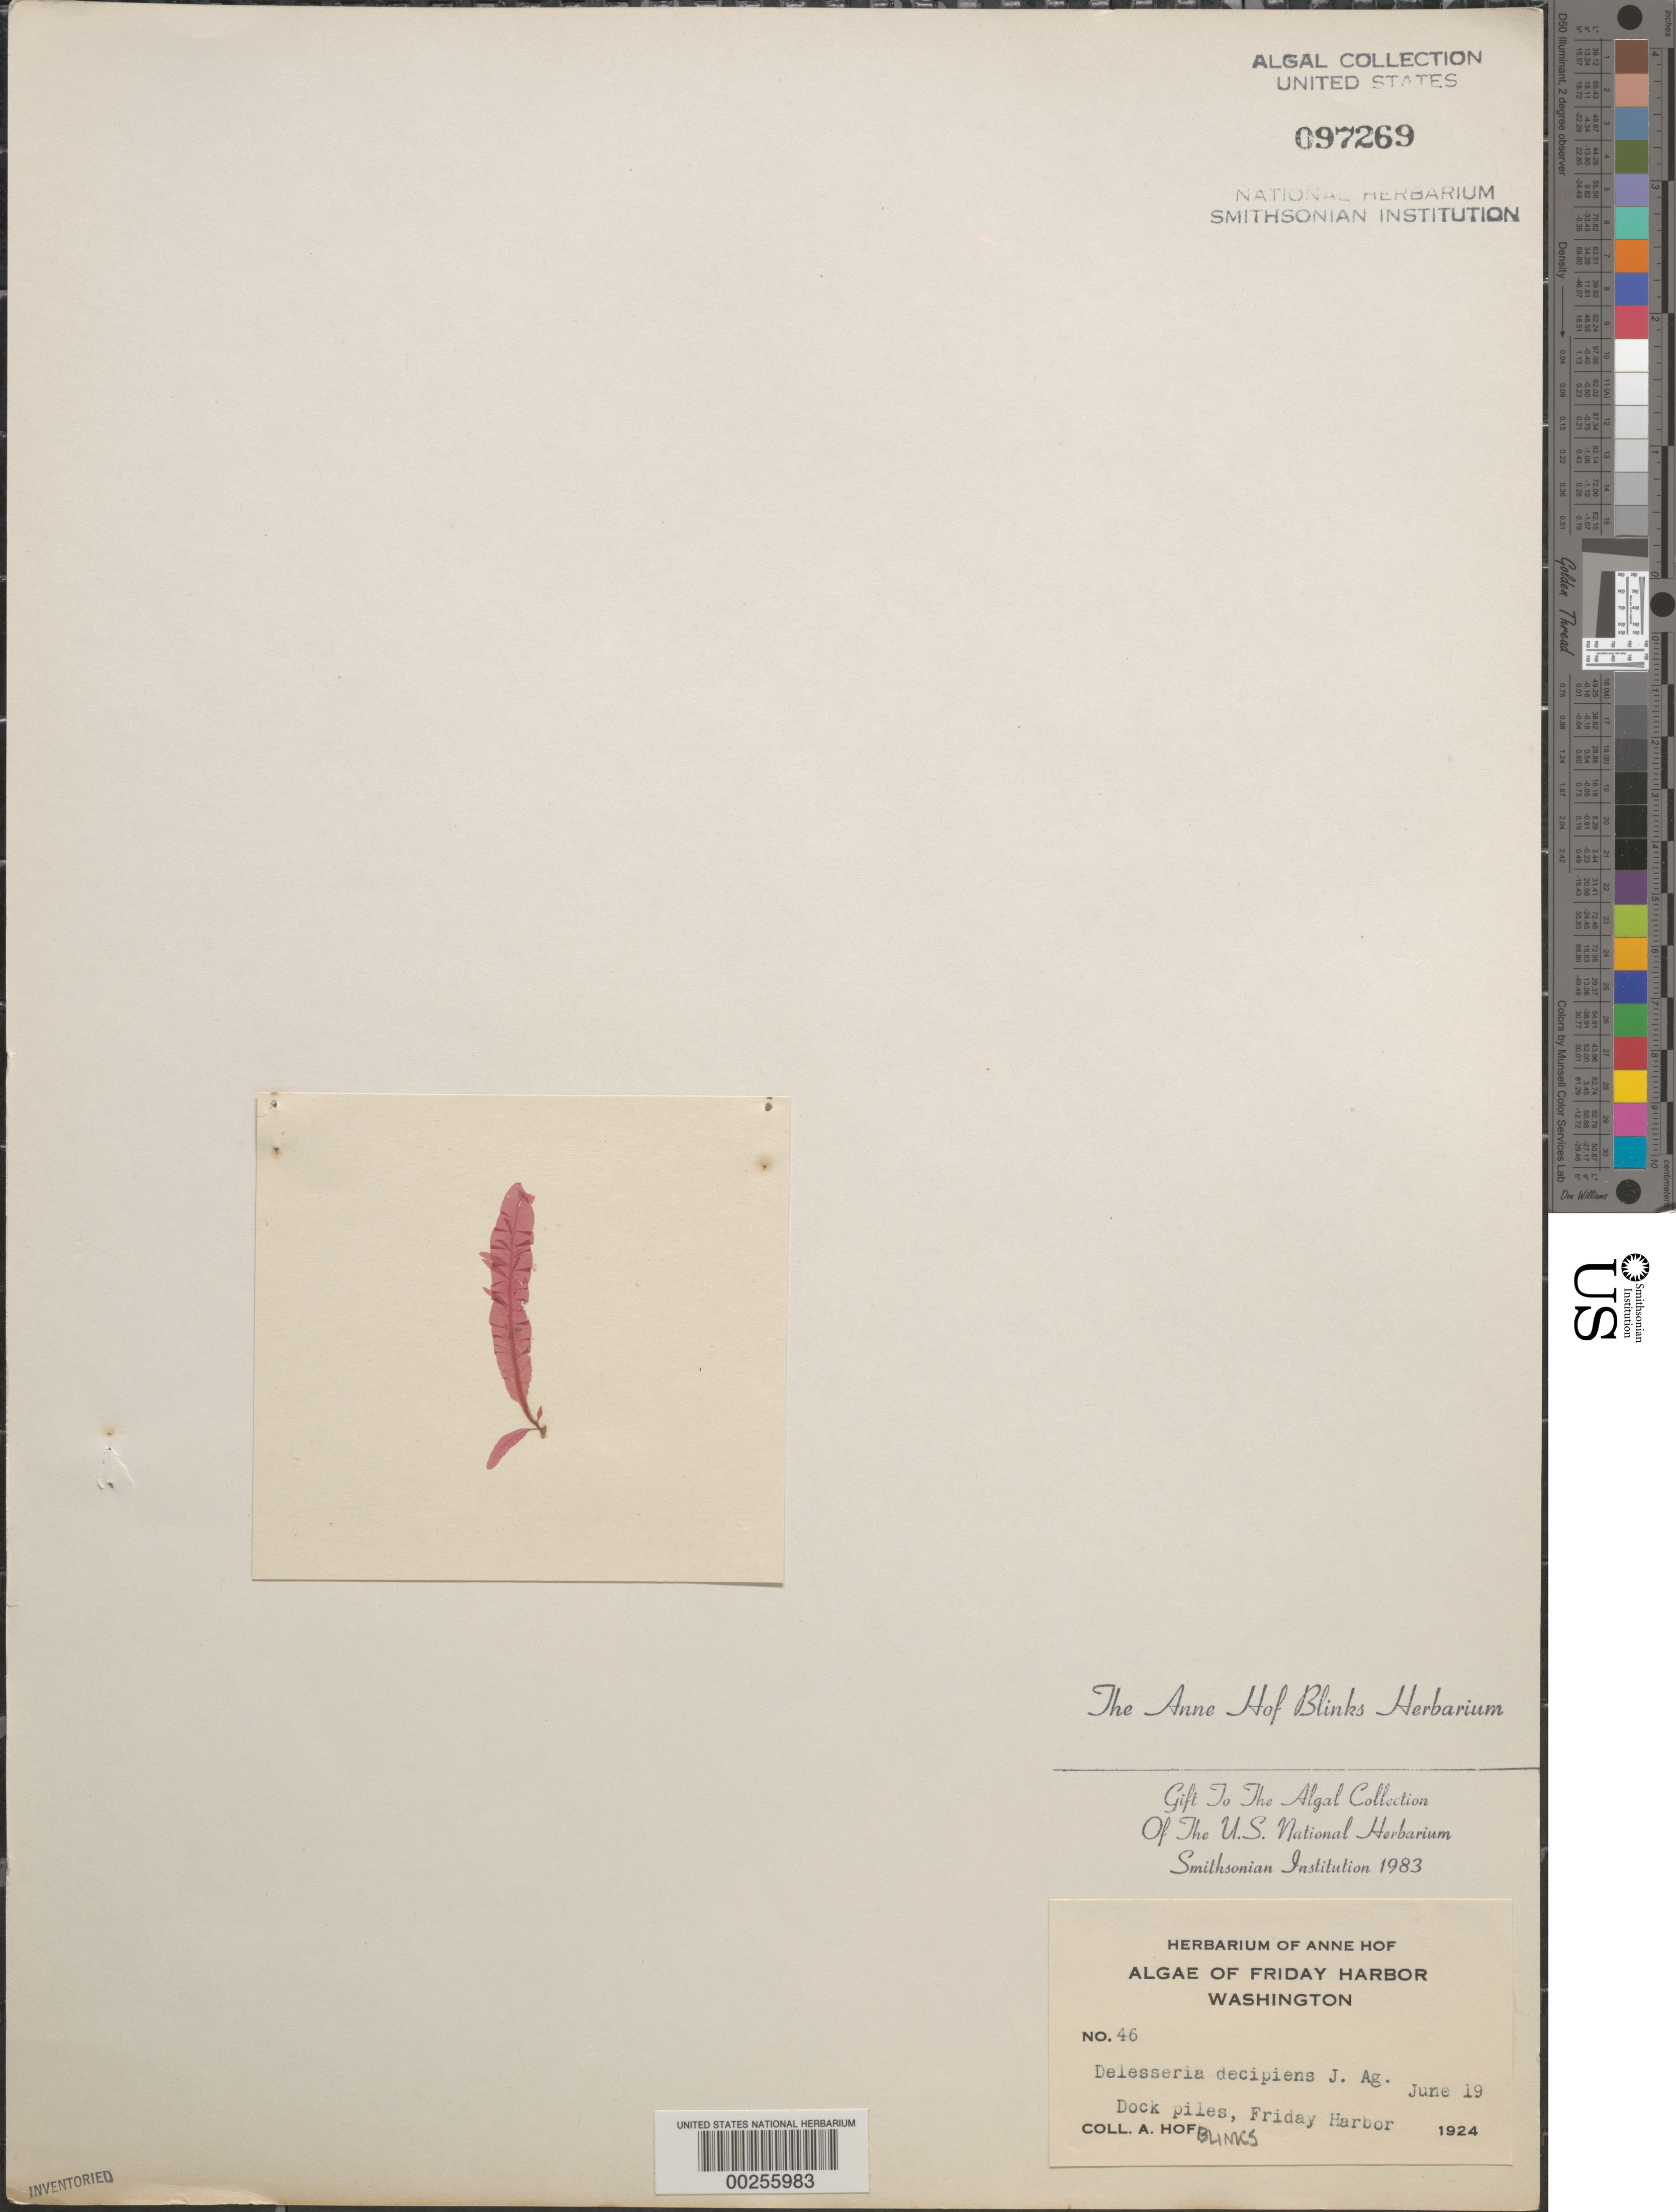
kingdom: Plantae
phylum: Rhodophyta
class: Florideophyceae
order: Ceramiales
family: Delesseriaceae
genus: Cumathamnion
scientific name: Cumathamnion decipiens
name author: (J. Agardh) M.J. Wynne & G.W. Saunders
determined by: Algae name updating Project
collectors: A. Blinks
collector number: AHB 46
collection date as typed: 19 Jun 1924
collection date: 1924-06-19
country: United States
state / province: Washington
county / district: San Juan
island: San Juan Island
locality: Friday Harbor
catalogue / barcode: US 97269